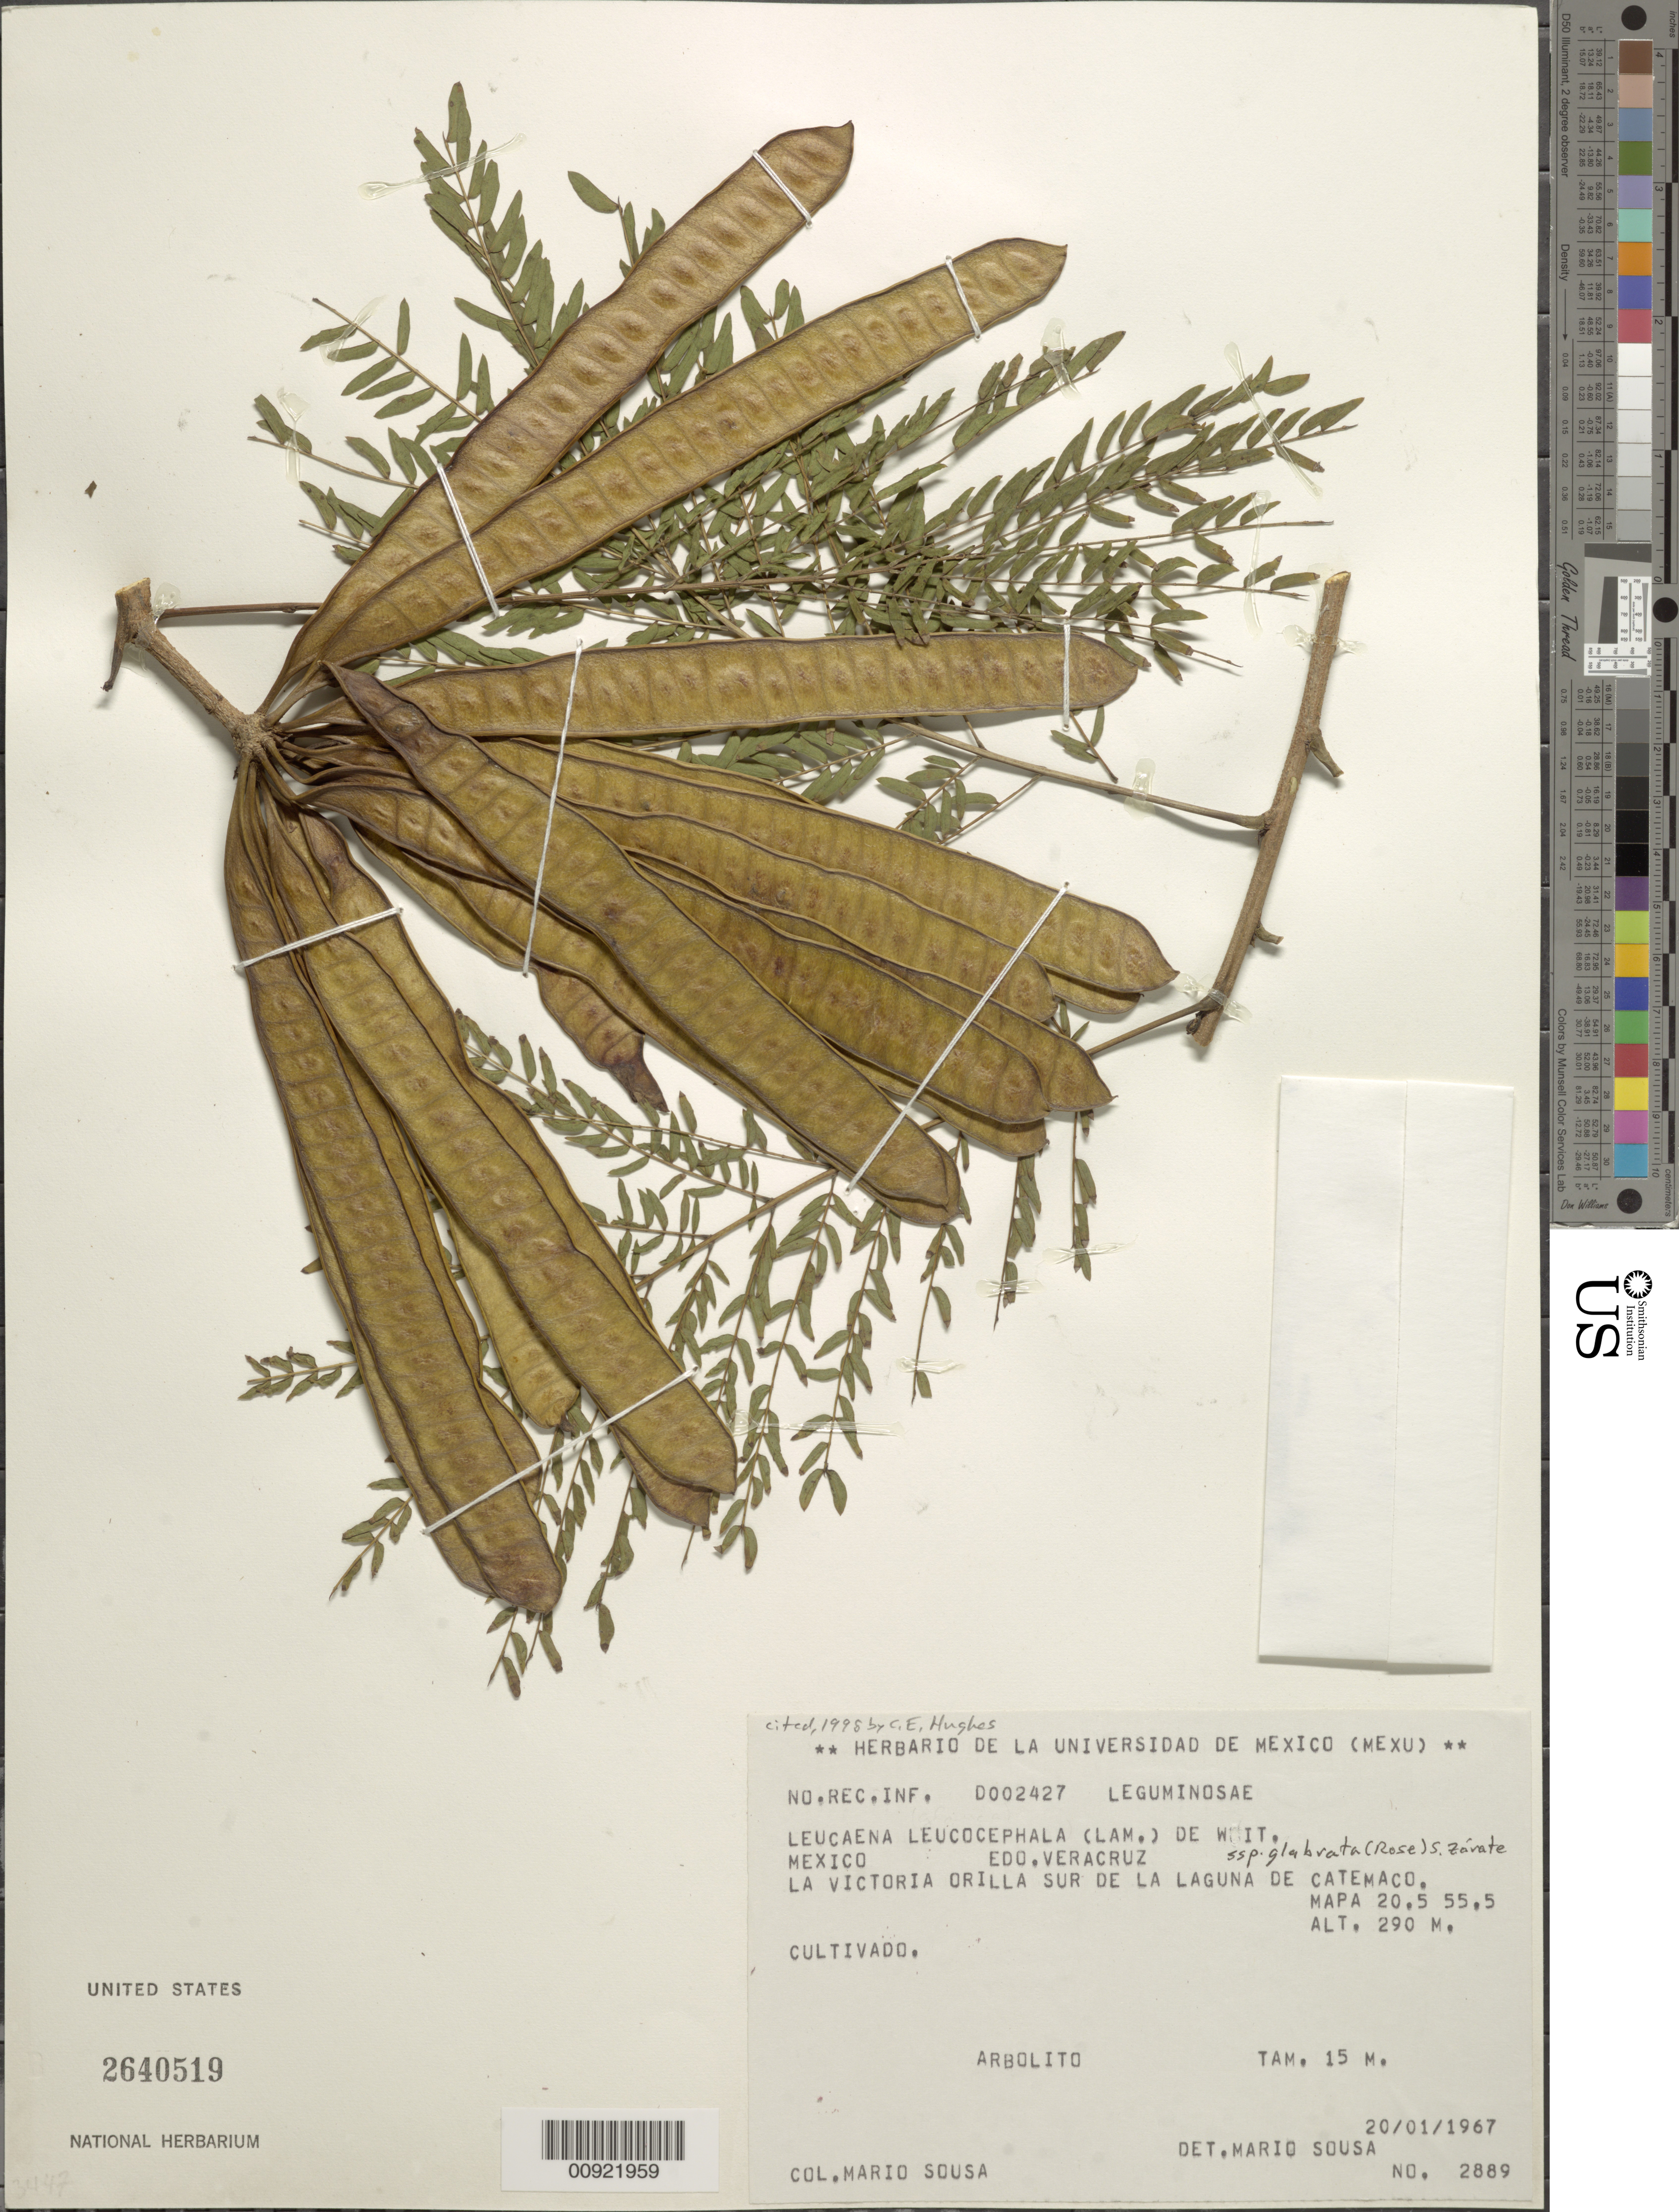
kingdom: Plantae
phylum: Tracheophyta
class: Magnoliopsida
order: Fabales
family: Fabaceae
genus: Leucaena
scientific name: Leucaena leucocephala subsp. glabrata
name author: (Rose) Zaráte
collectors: M. Sousa S.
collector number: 2889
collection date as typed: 20 Jan 1967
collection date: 1967-01-20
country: Mexico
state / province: Veracruz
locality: Edo. de Veracruz: La Victoria orilla sur de la Laguna de Catemaco. Mapa 20.5 55.5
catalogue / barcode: US 2640519